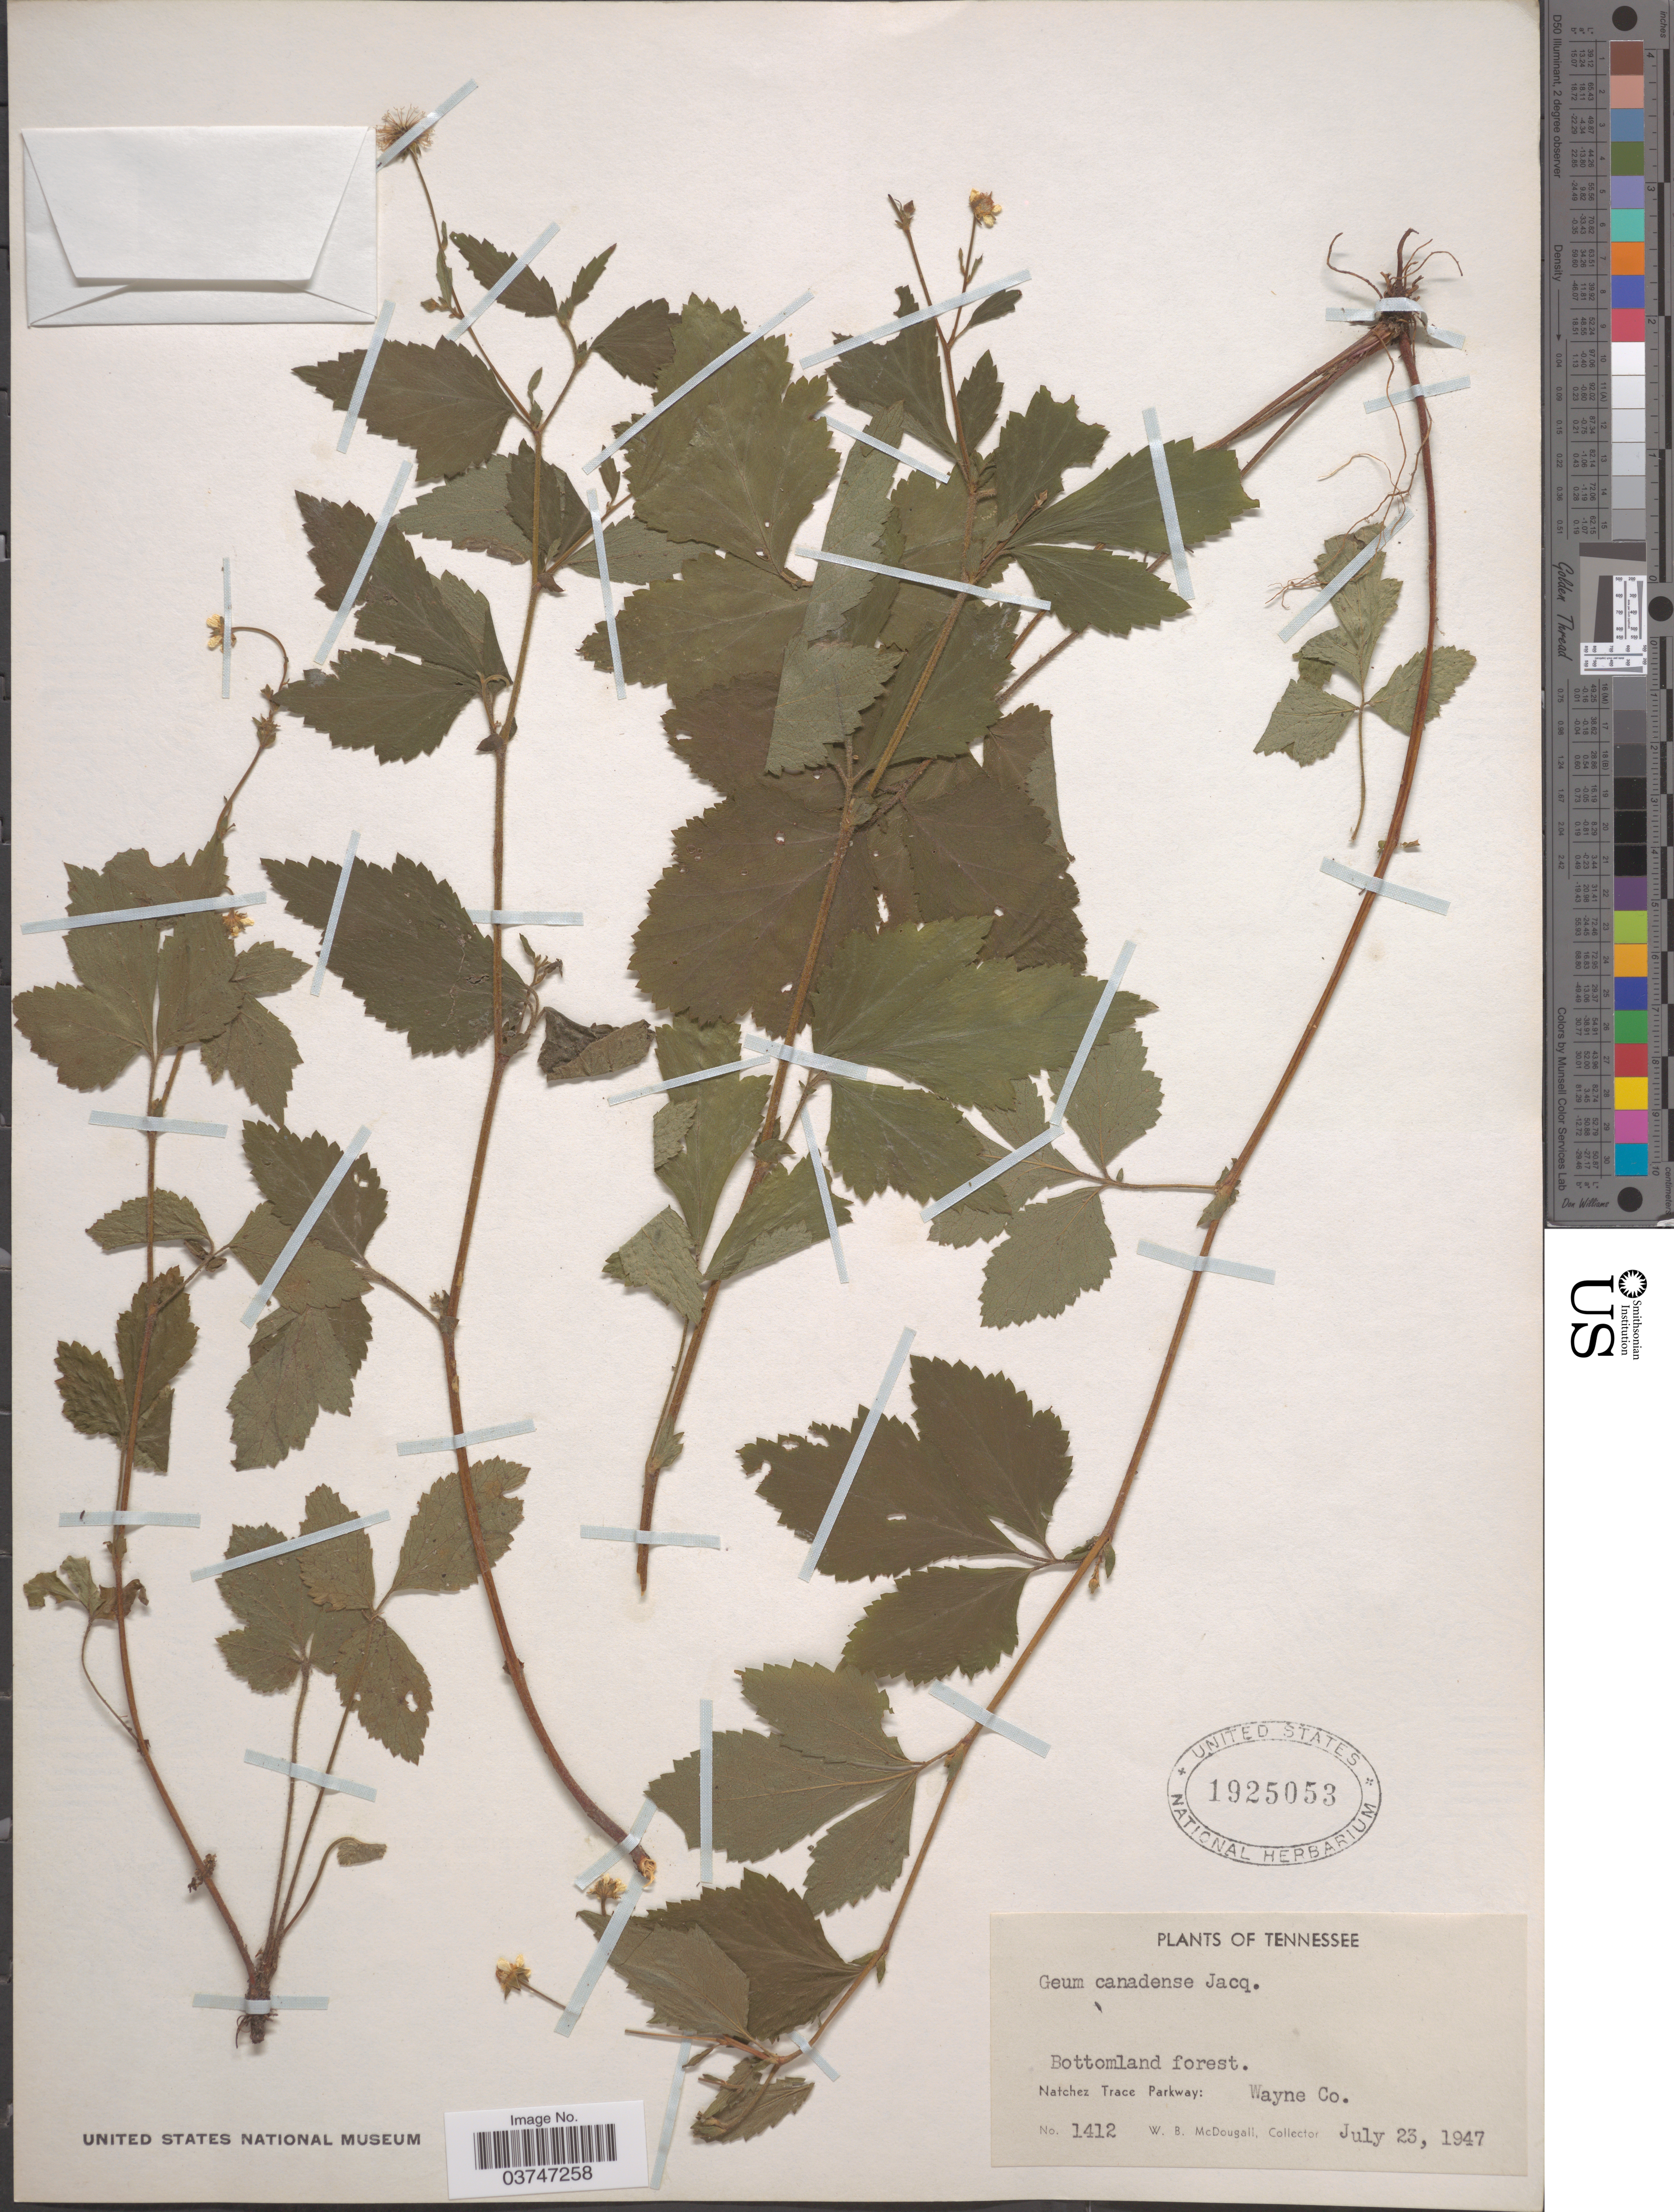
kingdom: Plantae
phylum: Tracheophyta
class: Magnoliopsida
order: Rosales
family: Rosaceae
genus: Geum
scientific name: Geum canadense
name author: Jacq.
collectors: W. B. McDougal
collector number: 1412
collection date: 1947-07-23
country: United States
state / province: Tennessee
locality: Bottomland forest. Natchez Trace Parkway: Wayne Co.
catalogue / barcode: US 1925053